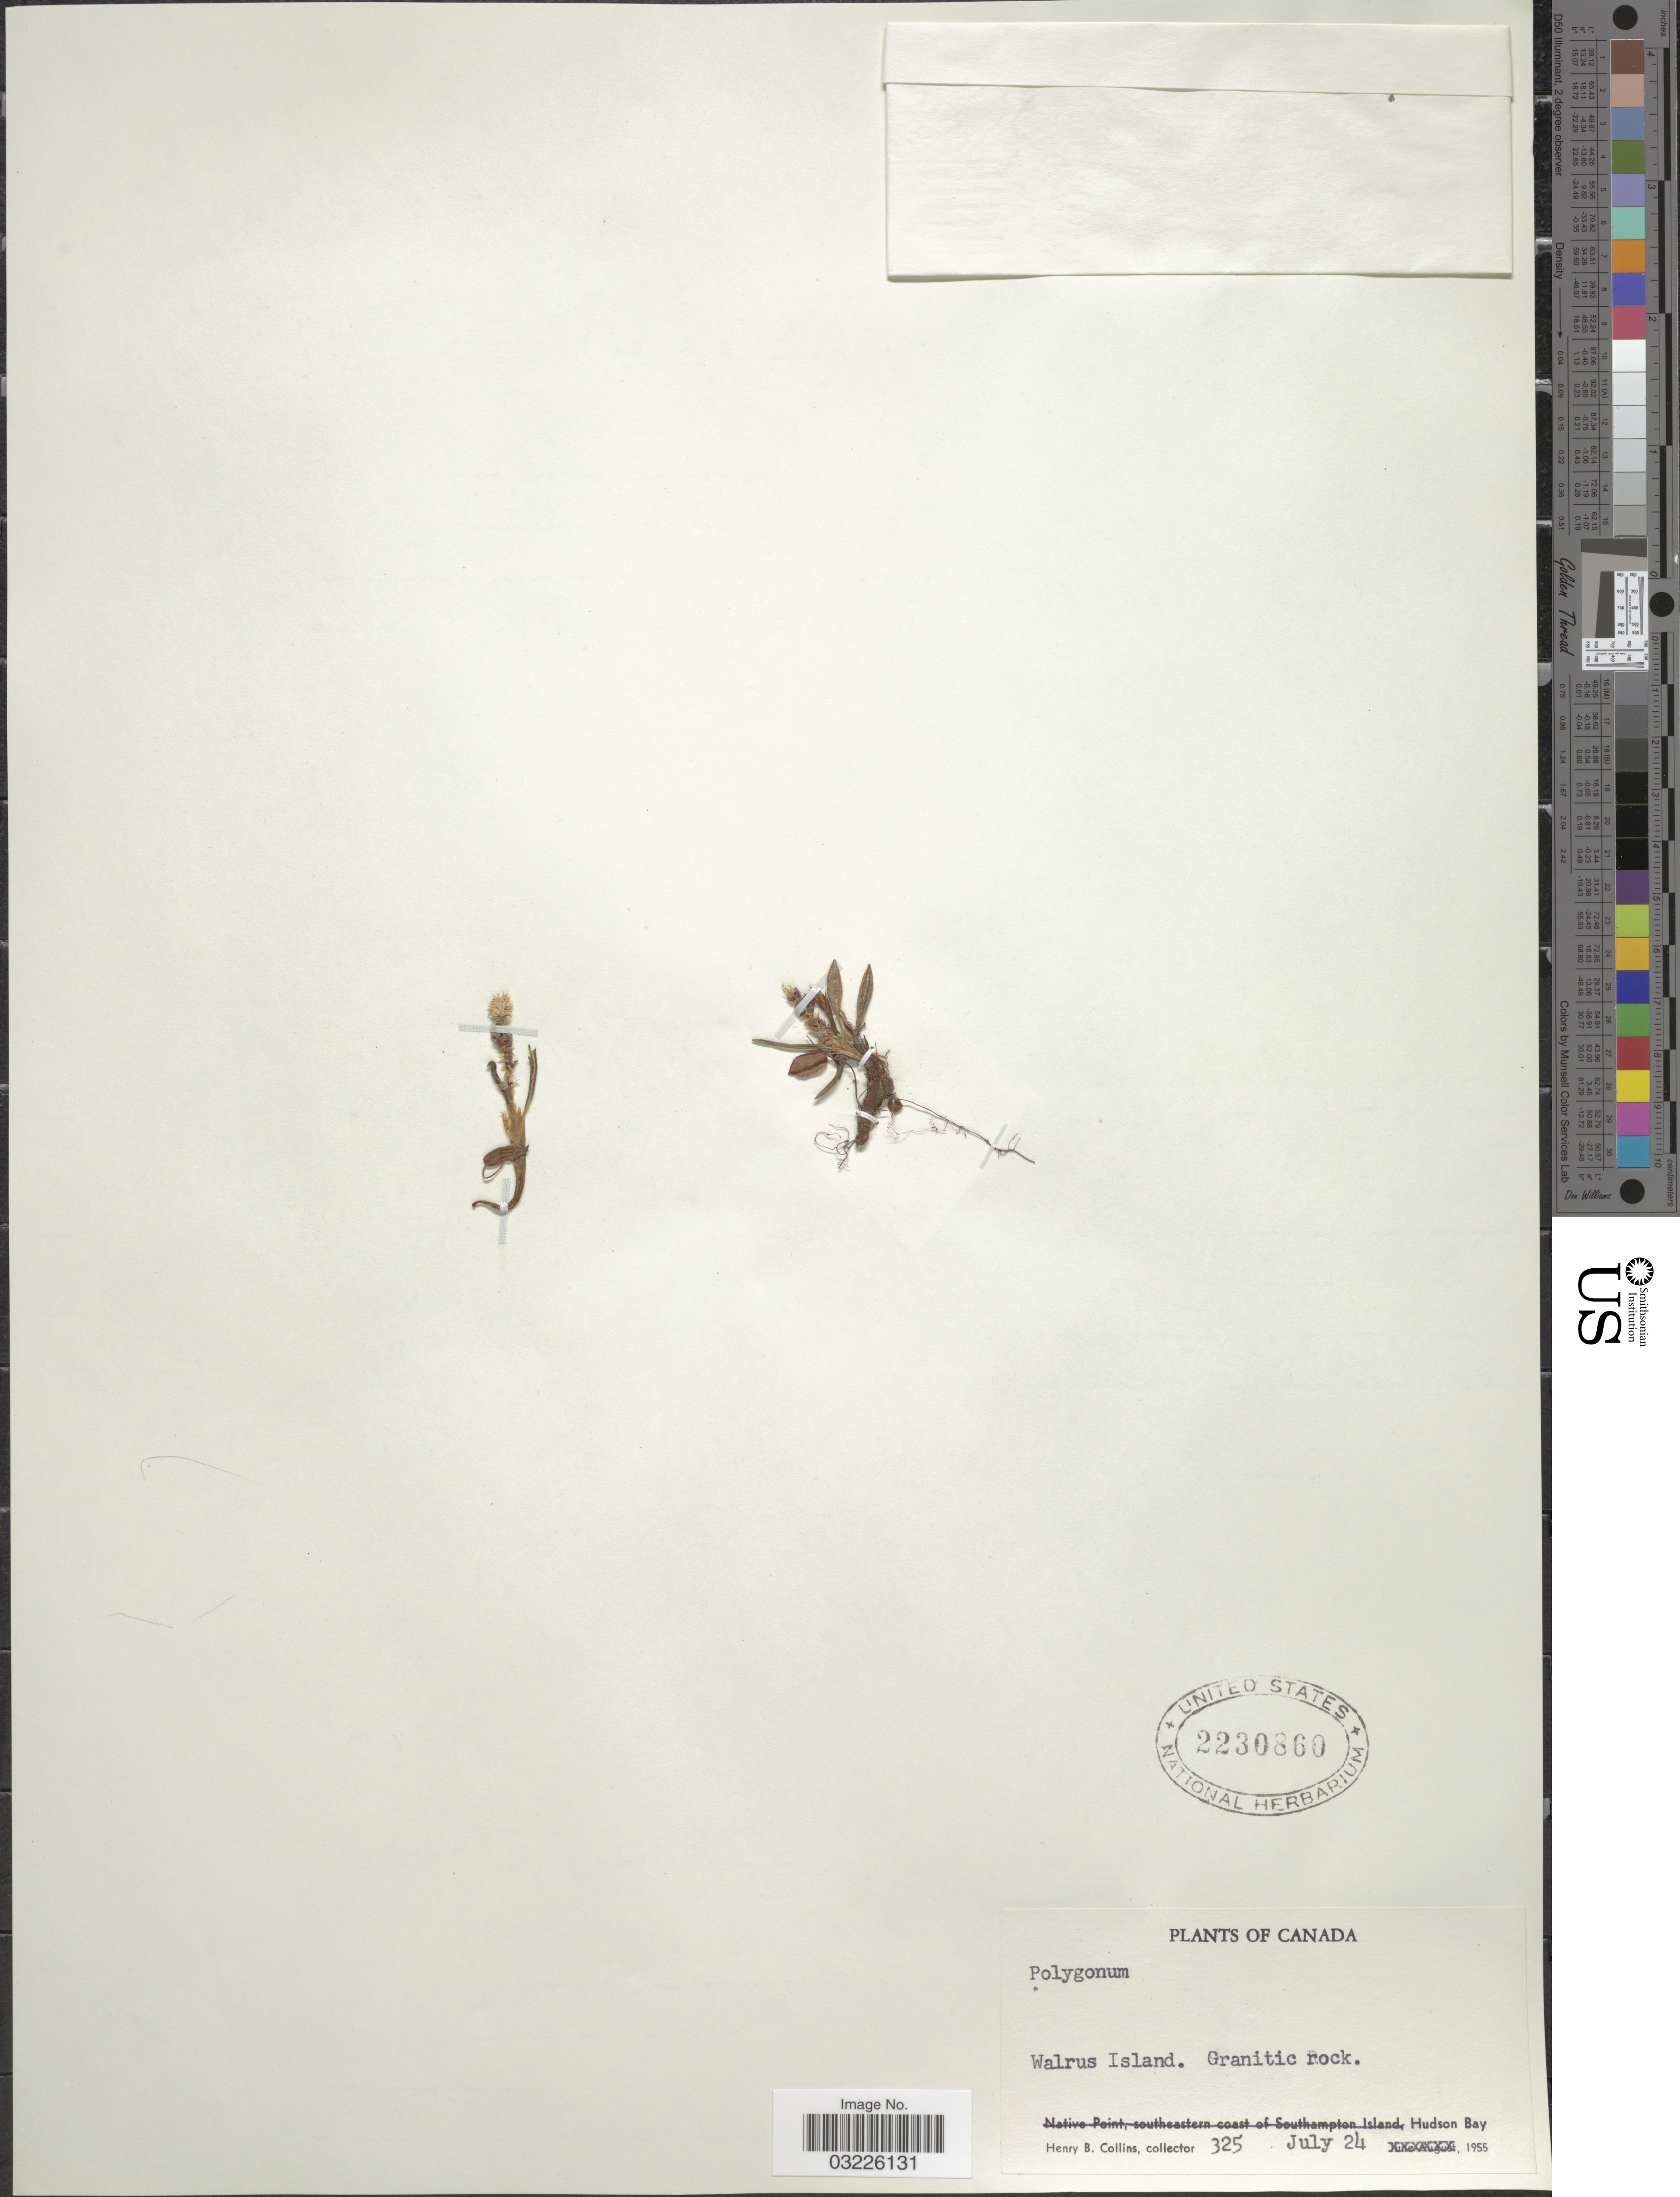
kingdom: Plantae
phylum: Tracheophyta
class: Magnoliopsida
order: Caryophyllales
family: Polygonaceae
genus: Bistorta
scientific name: Bistorta vivipara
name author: (L.) Delarbre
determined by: Strong, Mark T., (BOT), Smithsonian Institution - National Museum of Natural History (UNITED STATES)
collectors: H. Collins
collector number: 325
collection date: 1955-07-24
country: Canada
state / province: Nunavut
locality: Walrus Island. Hudson Bay.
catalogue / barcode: US 2230860